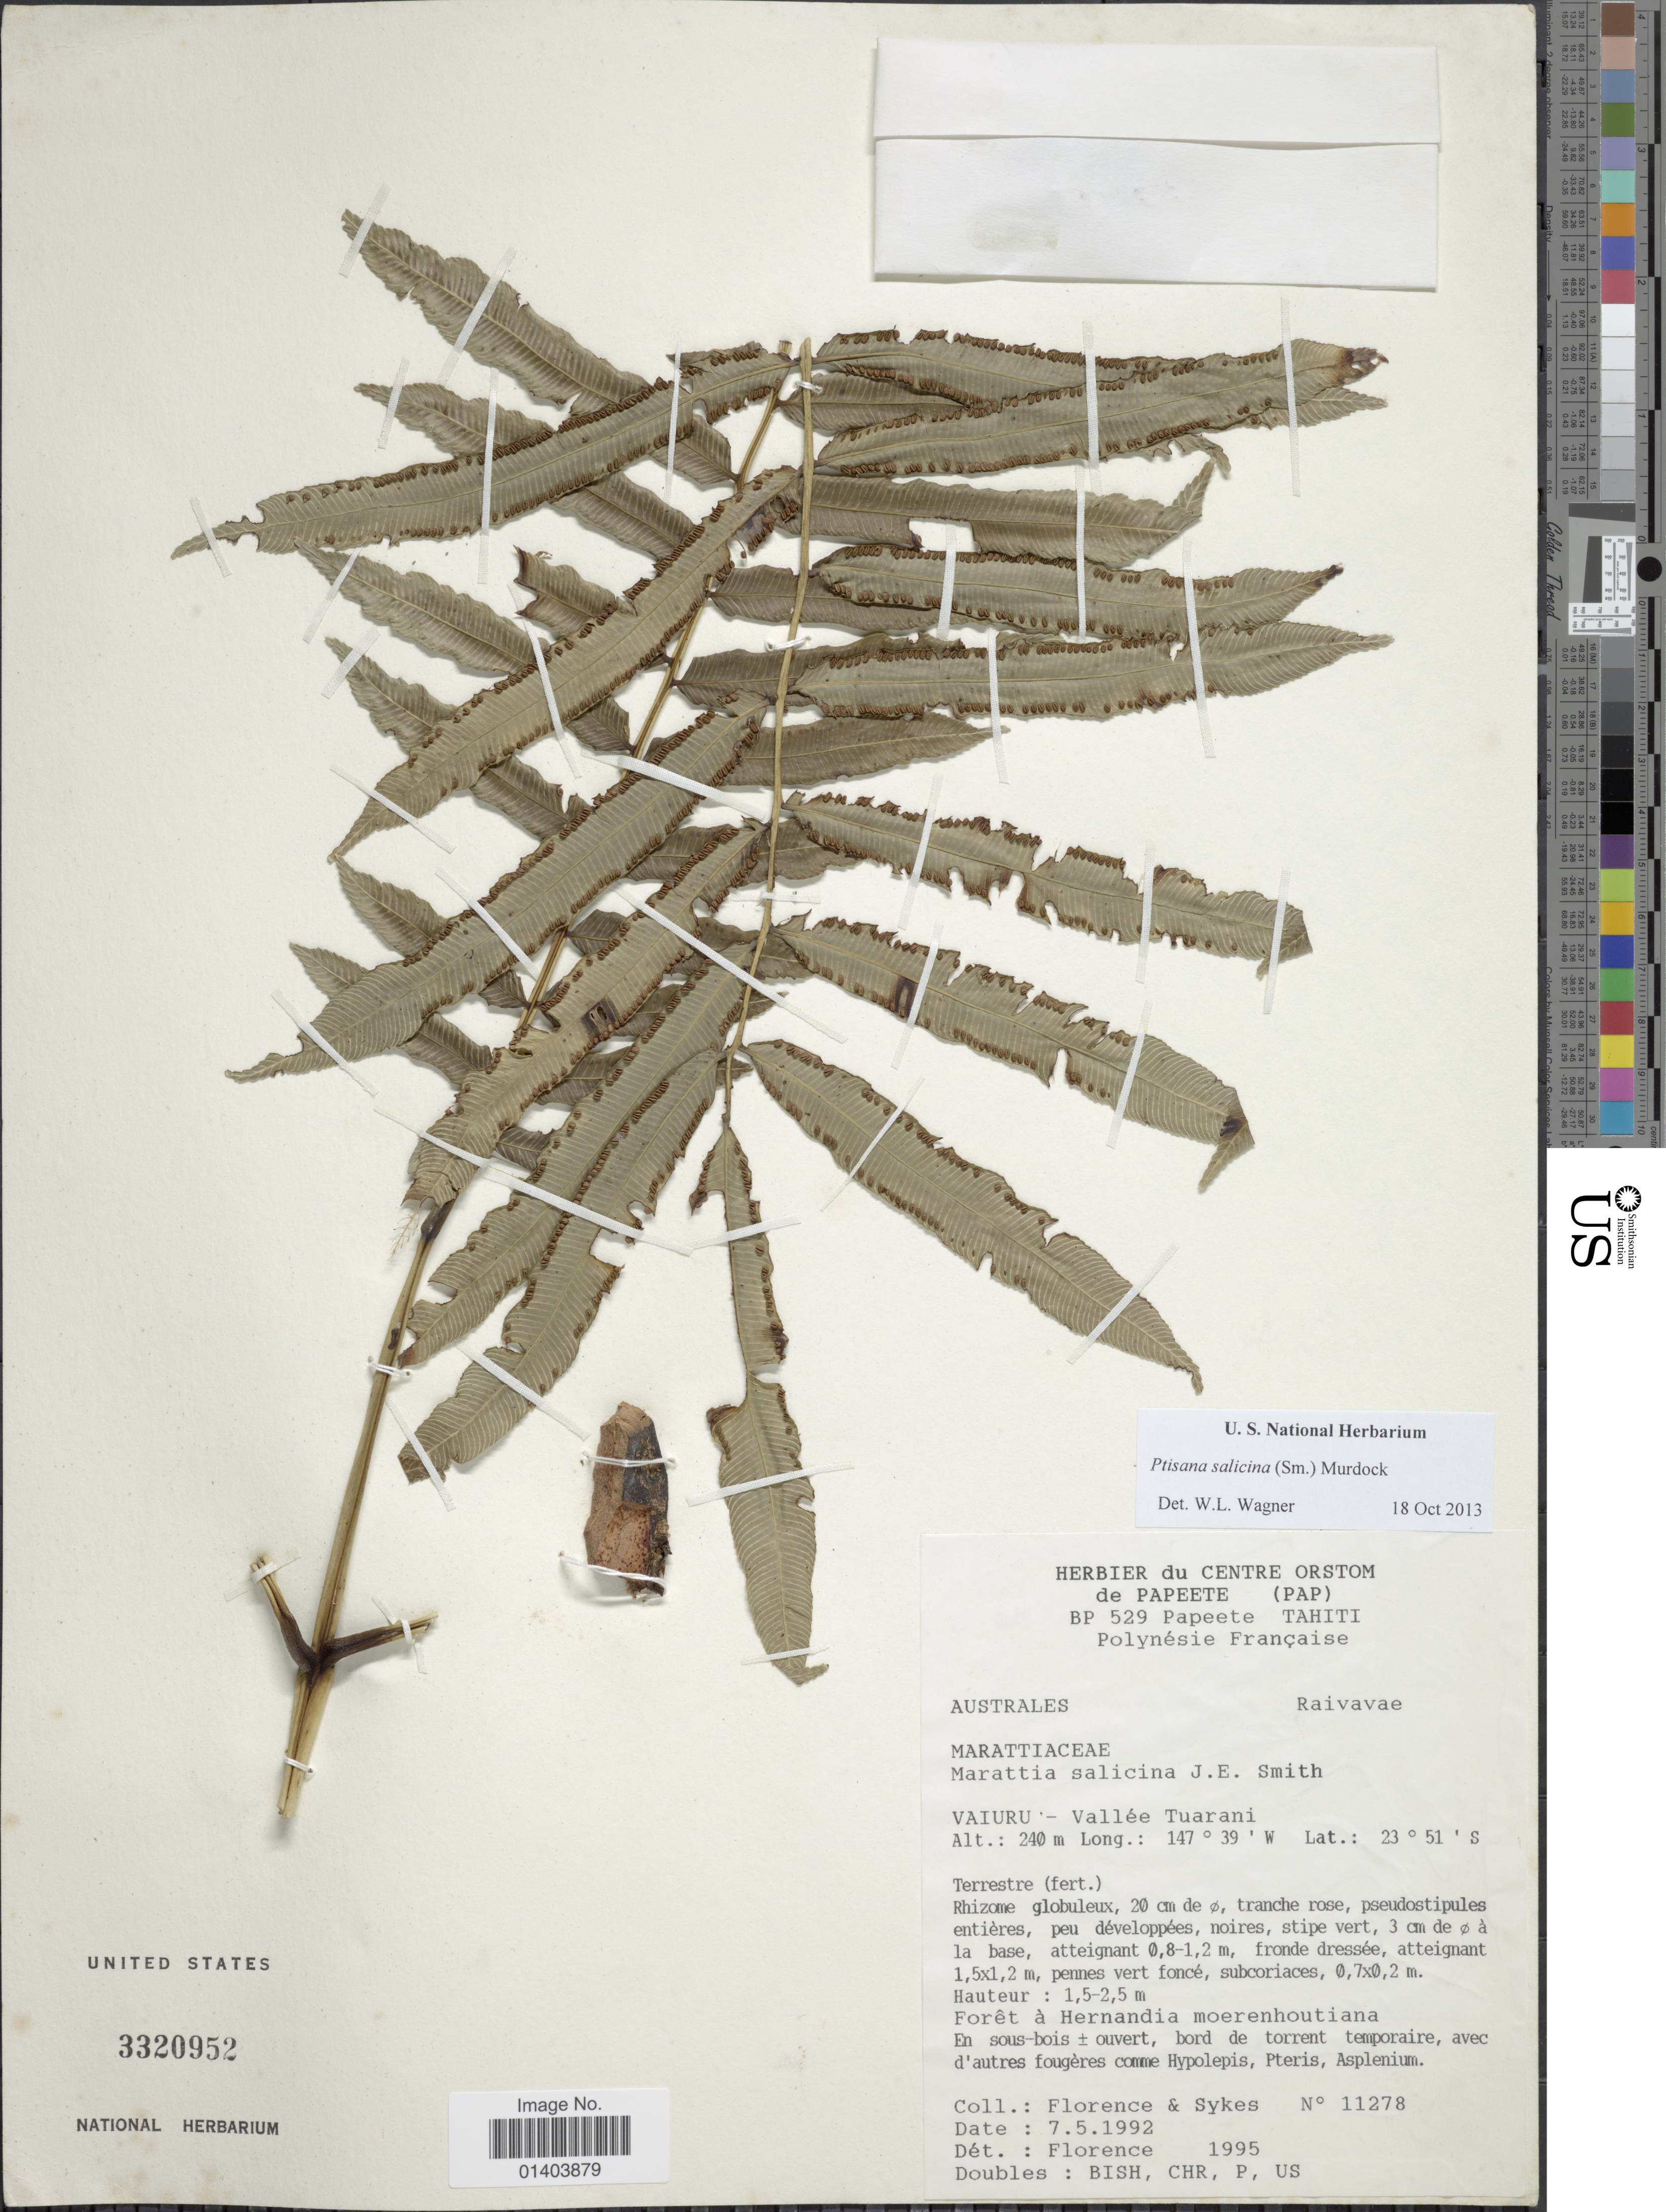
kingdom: Plantae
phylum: Tracheophyta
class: Polypodiopsida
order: Marattiales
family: Marattiaceae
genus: Ptisana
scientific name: Ptisana salicina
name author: (Sm.) Murdock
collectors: -. Florence & Sykes, --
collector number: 11278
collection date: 1992-05-07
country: French Polynesia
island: Tahiti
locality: Tahiti, Vaiuru - Vallée Tuarani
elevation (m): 240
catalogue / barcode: US 3320952